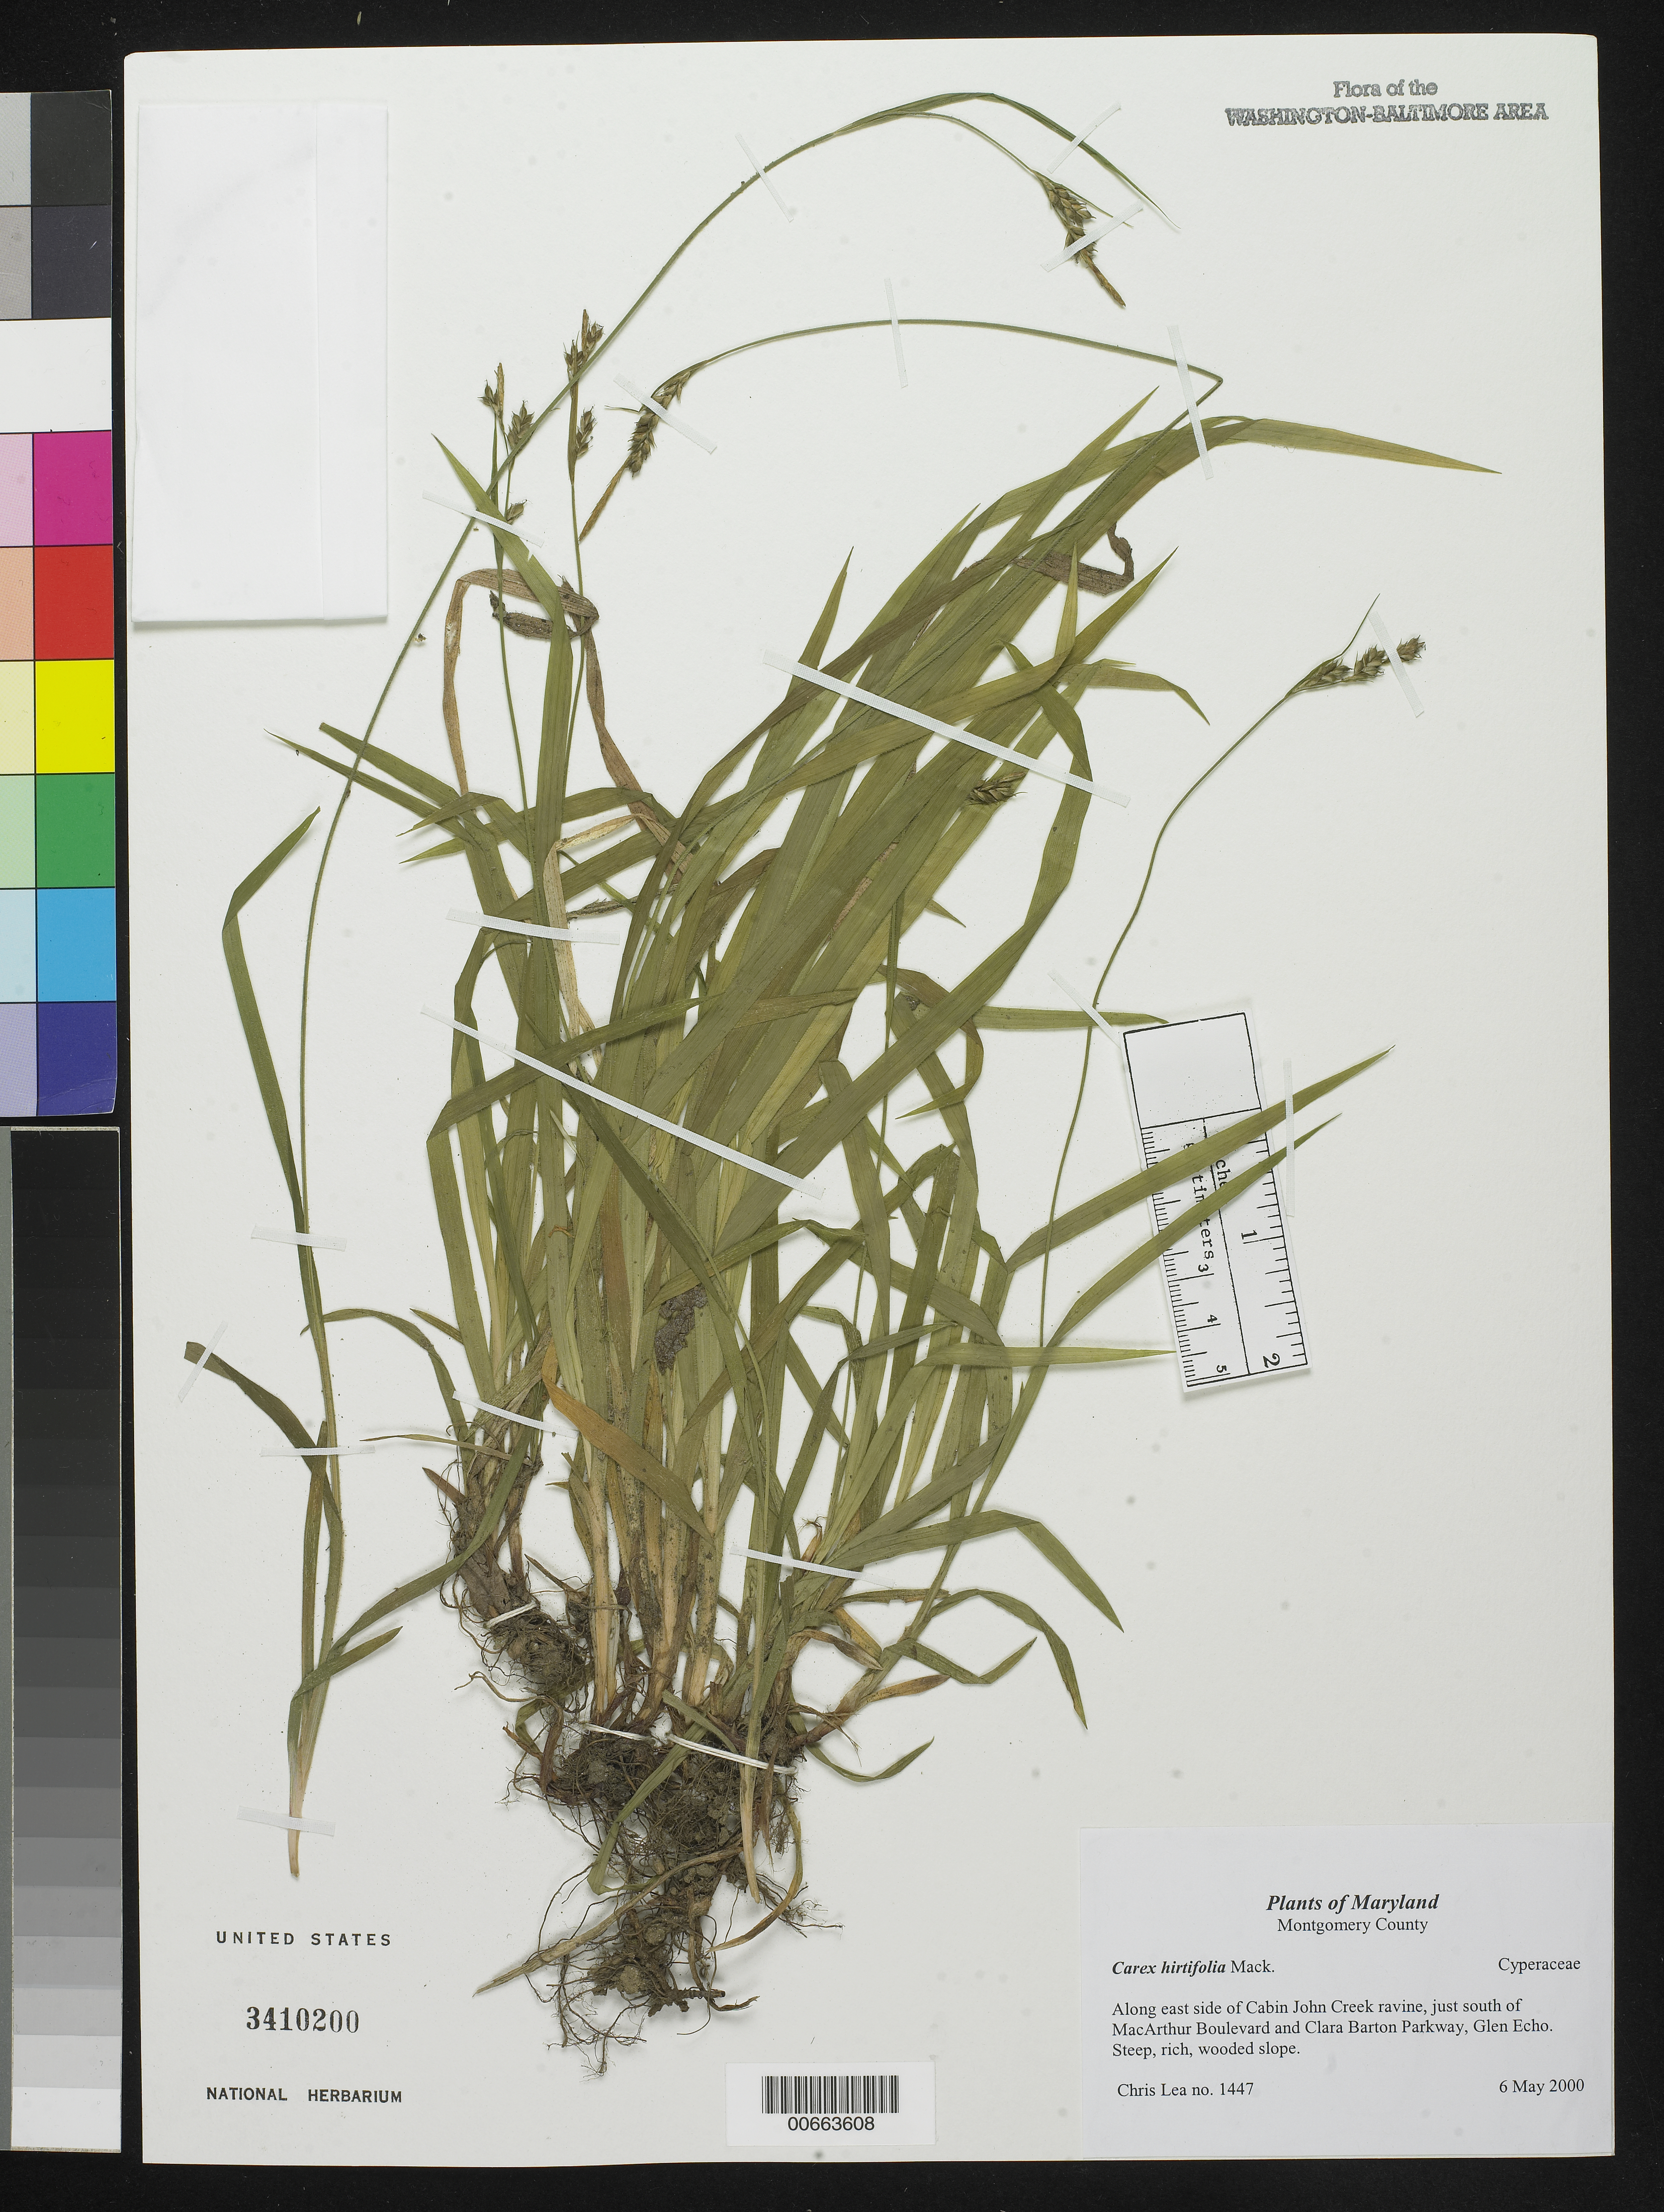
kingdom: Plantae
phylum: Tracheophyta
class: Liliopsida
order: Poales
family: Cyperaceae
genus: Carex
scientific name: Carex hirtifolia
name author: Mack.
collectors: C. Lea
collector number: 1447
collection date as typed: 06 May 2000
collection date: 2000-05-06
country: United States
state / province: Maryland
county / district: Montgomery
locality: Along east side of Cabin John Creek ravine, just south of MacArthur Boulevard and Clara Barton Parkway, Glen Echo.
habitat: Steep, rich, wooded slope.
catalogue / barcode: US 3410200